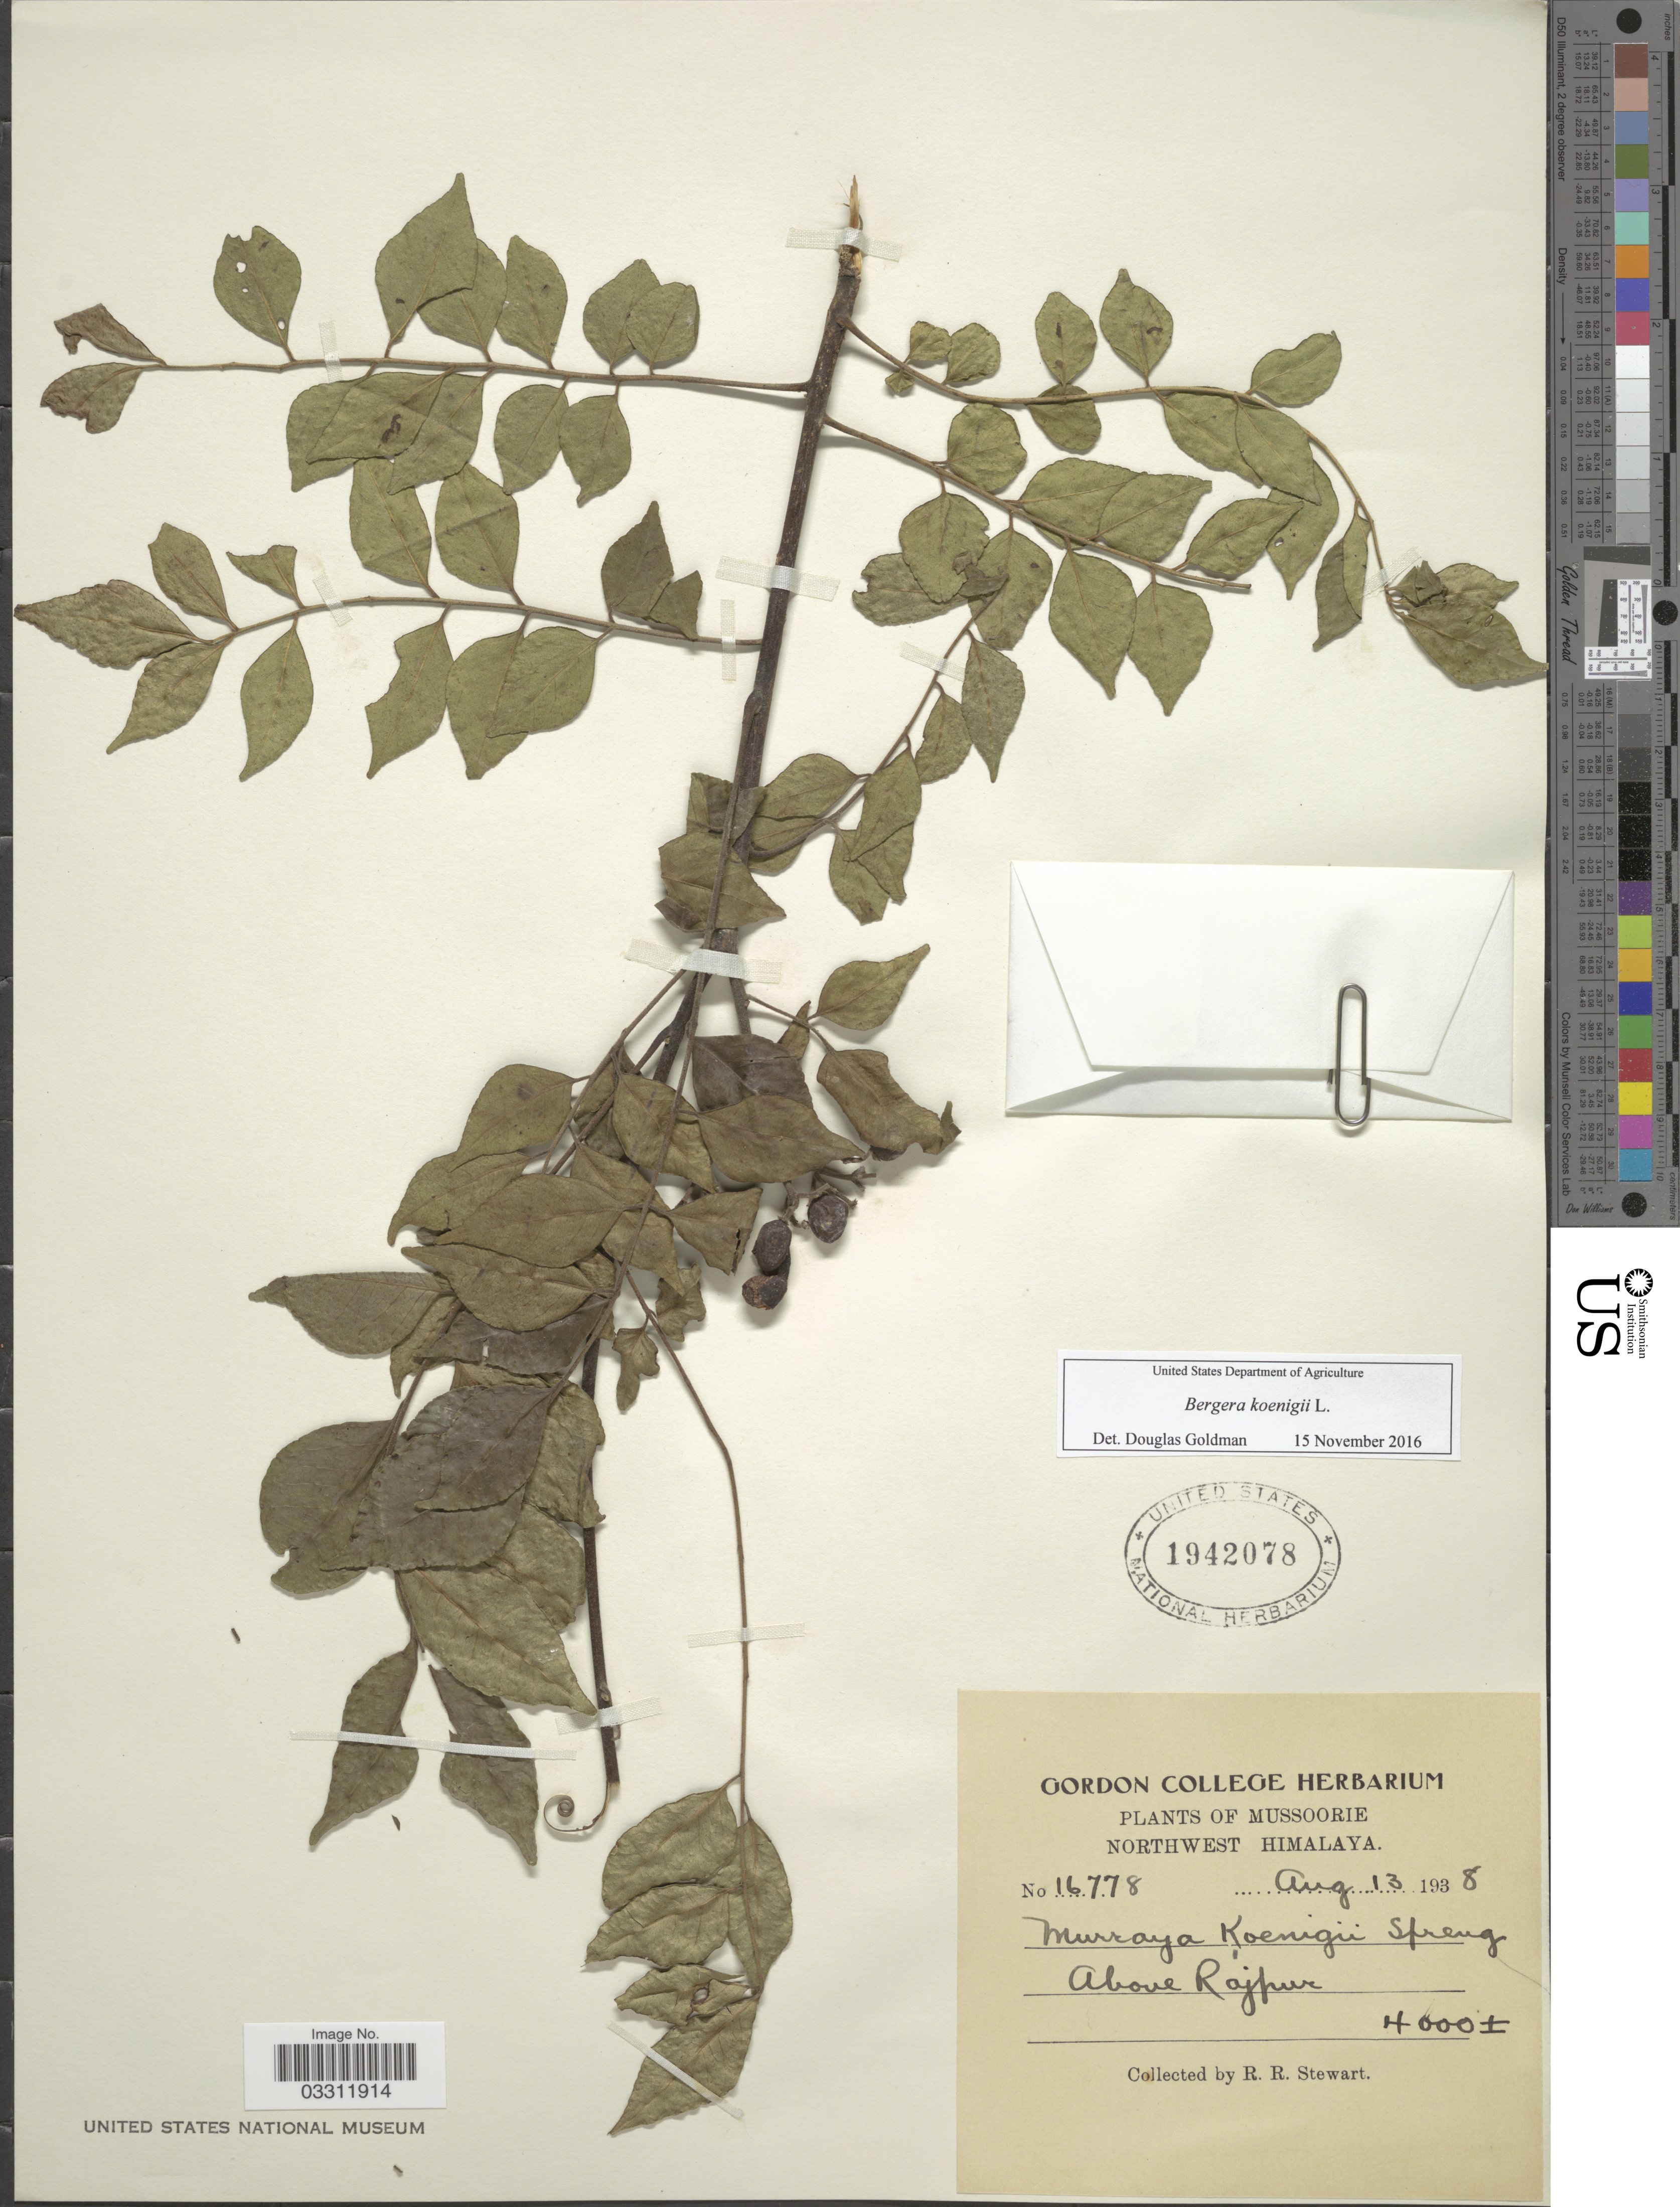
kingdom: Plantae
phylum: Tracheophyta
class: Magnoliopsida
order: Sapindales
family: Rutaceae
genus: Bergera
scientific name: Bergera koenigii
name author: L.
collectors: R. Stewart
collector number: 16778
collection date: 1938-08-13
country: India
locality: Mussoorie. Northwest Himalaya. Above Rajpur.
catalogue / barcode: US 1942078